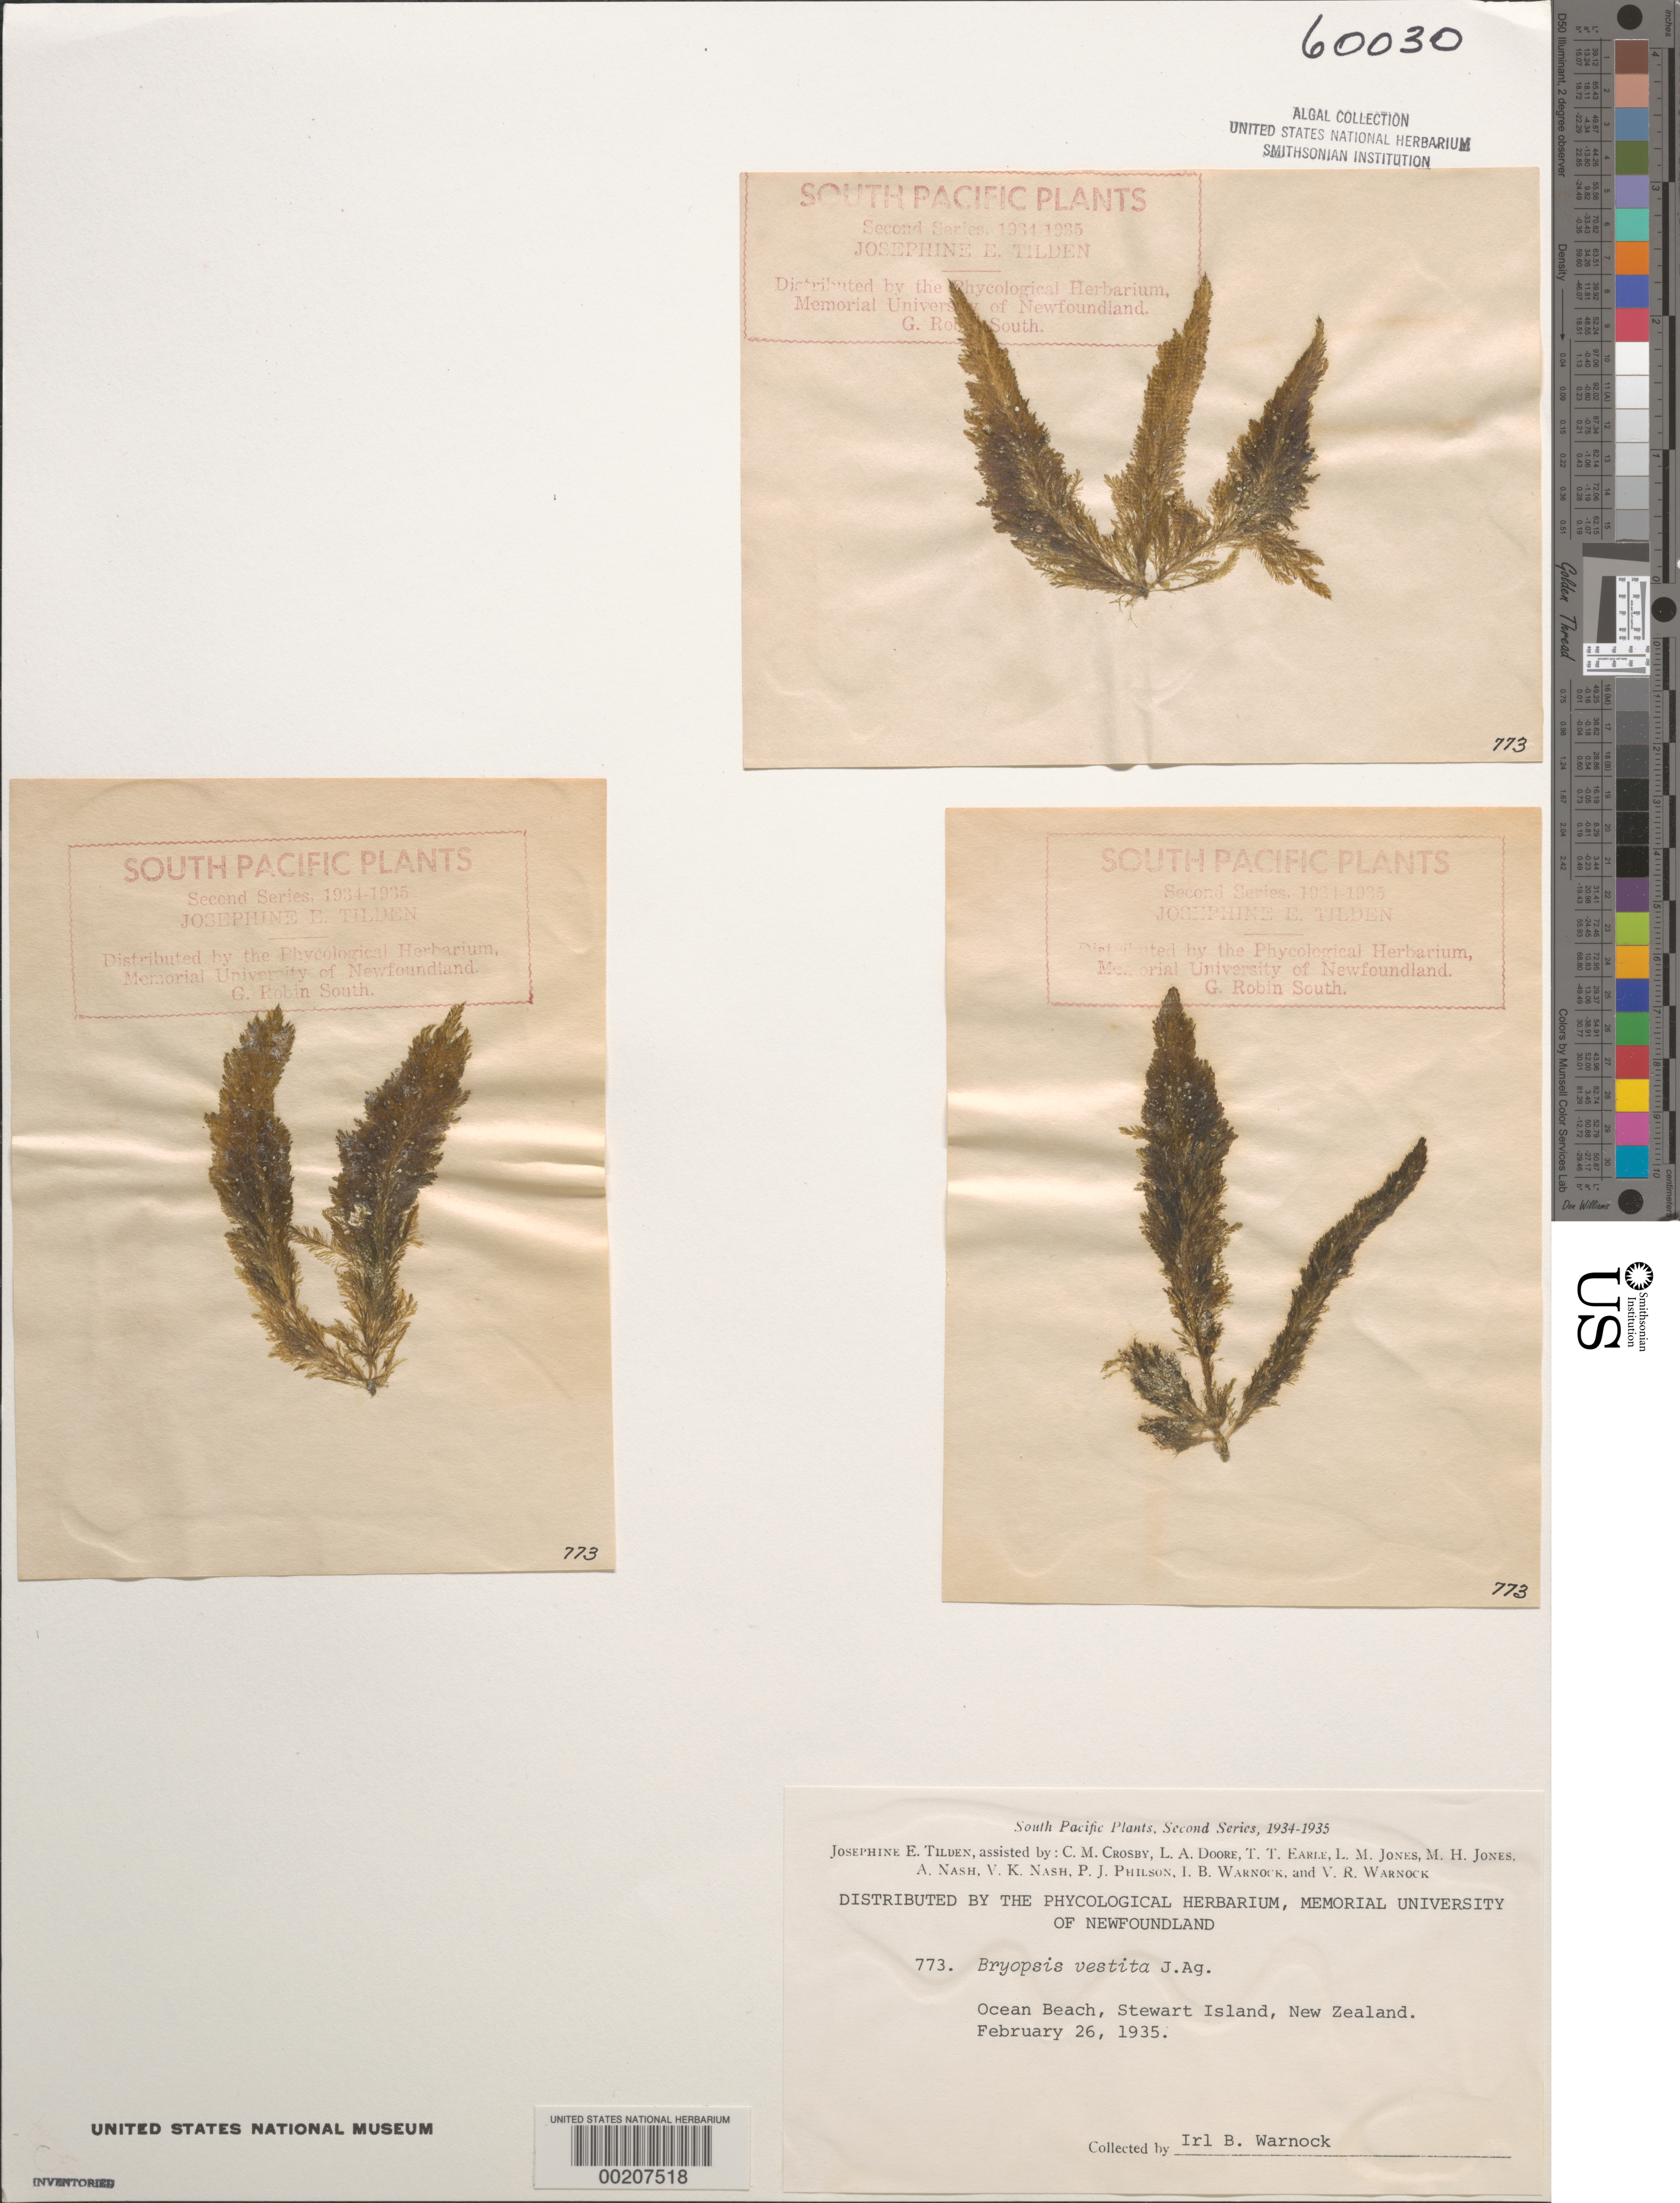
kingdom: Plantae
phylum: Chlorophyta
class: Ulvophyceae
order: Bryopsidales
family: Bryopsidaceae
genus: Bryopsis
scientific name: Bryopsis vestita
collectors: I. Warnock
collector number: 773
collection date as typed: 26 Feb 1935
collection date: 1935-02-26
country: New Zealand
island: Stewart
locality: Ocean beach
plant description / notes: Tilden, South Pacific Plants, Second Series, 1934-1935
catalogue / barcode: US 60030